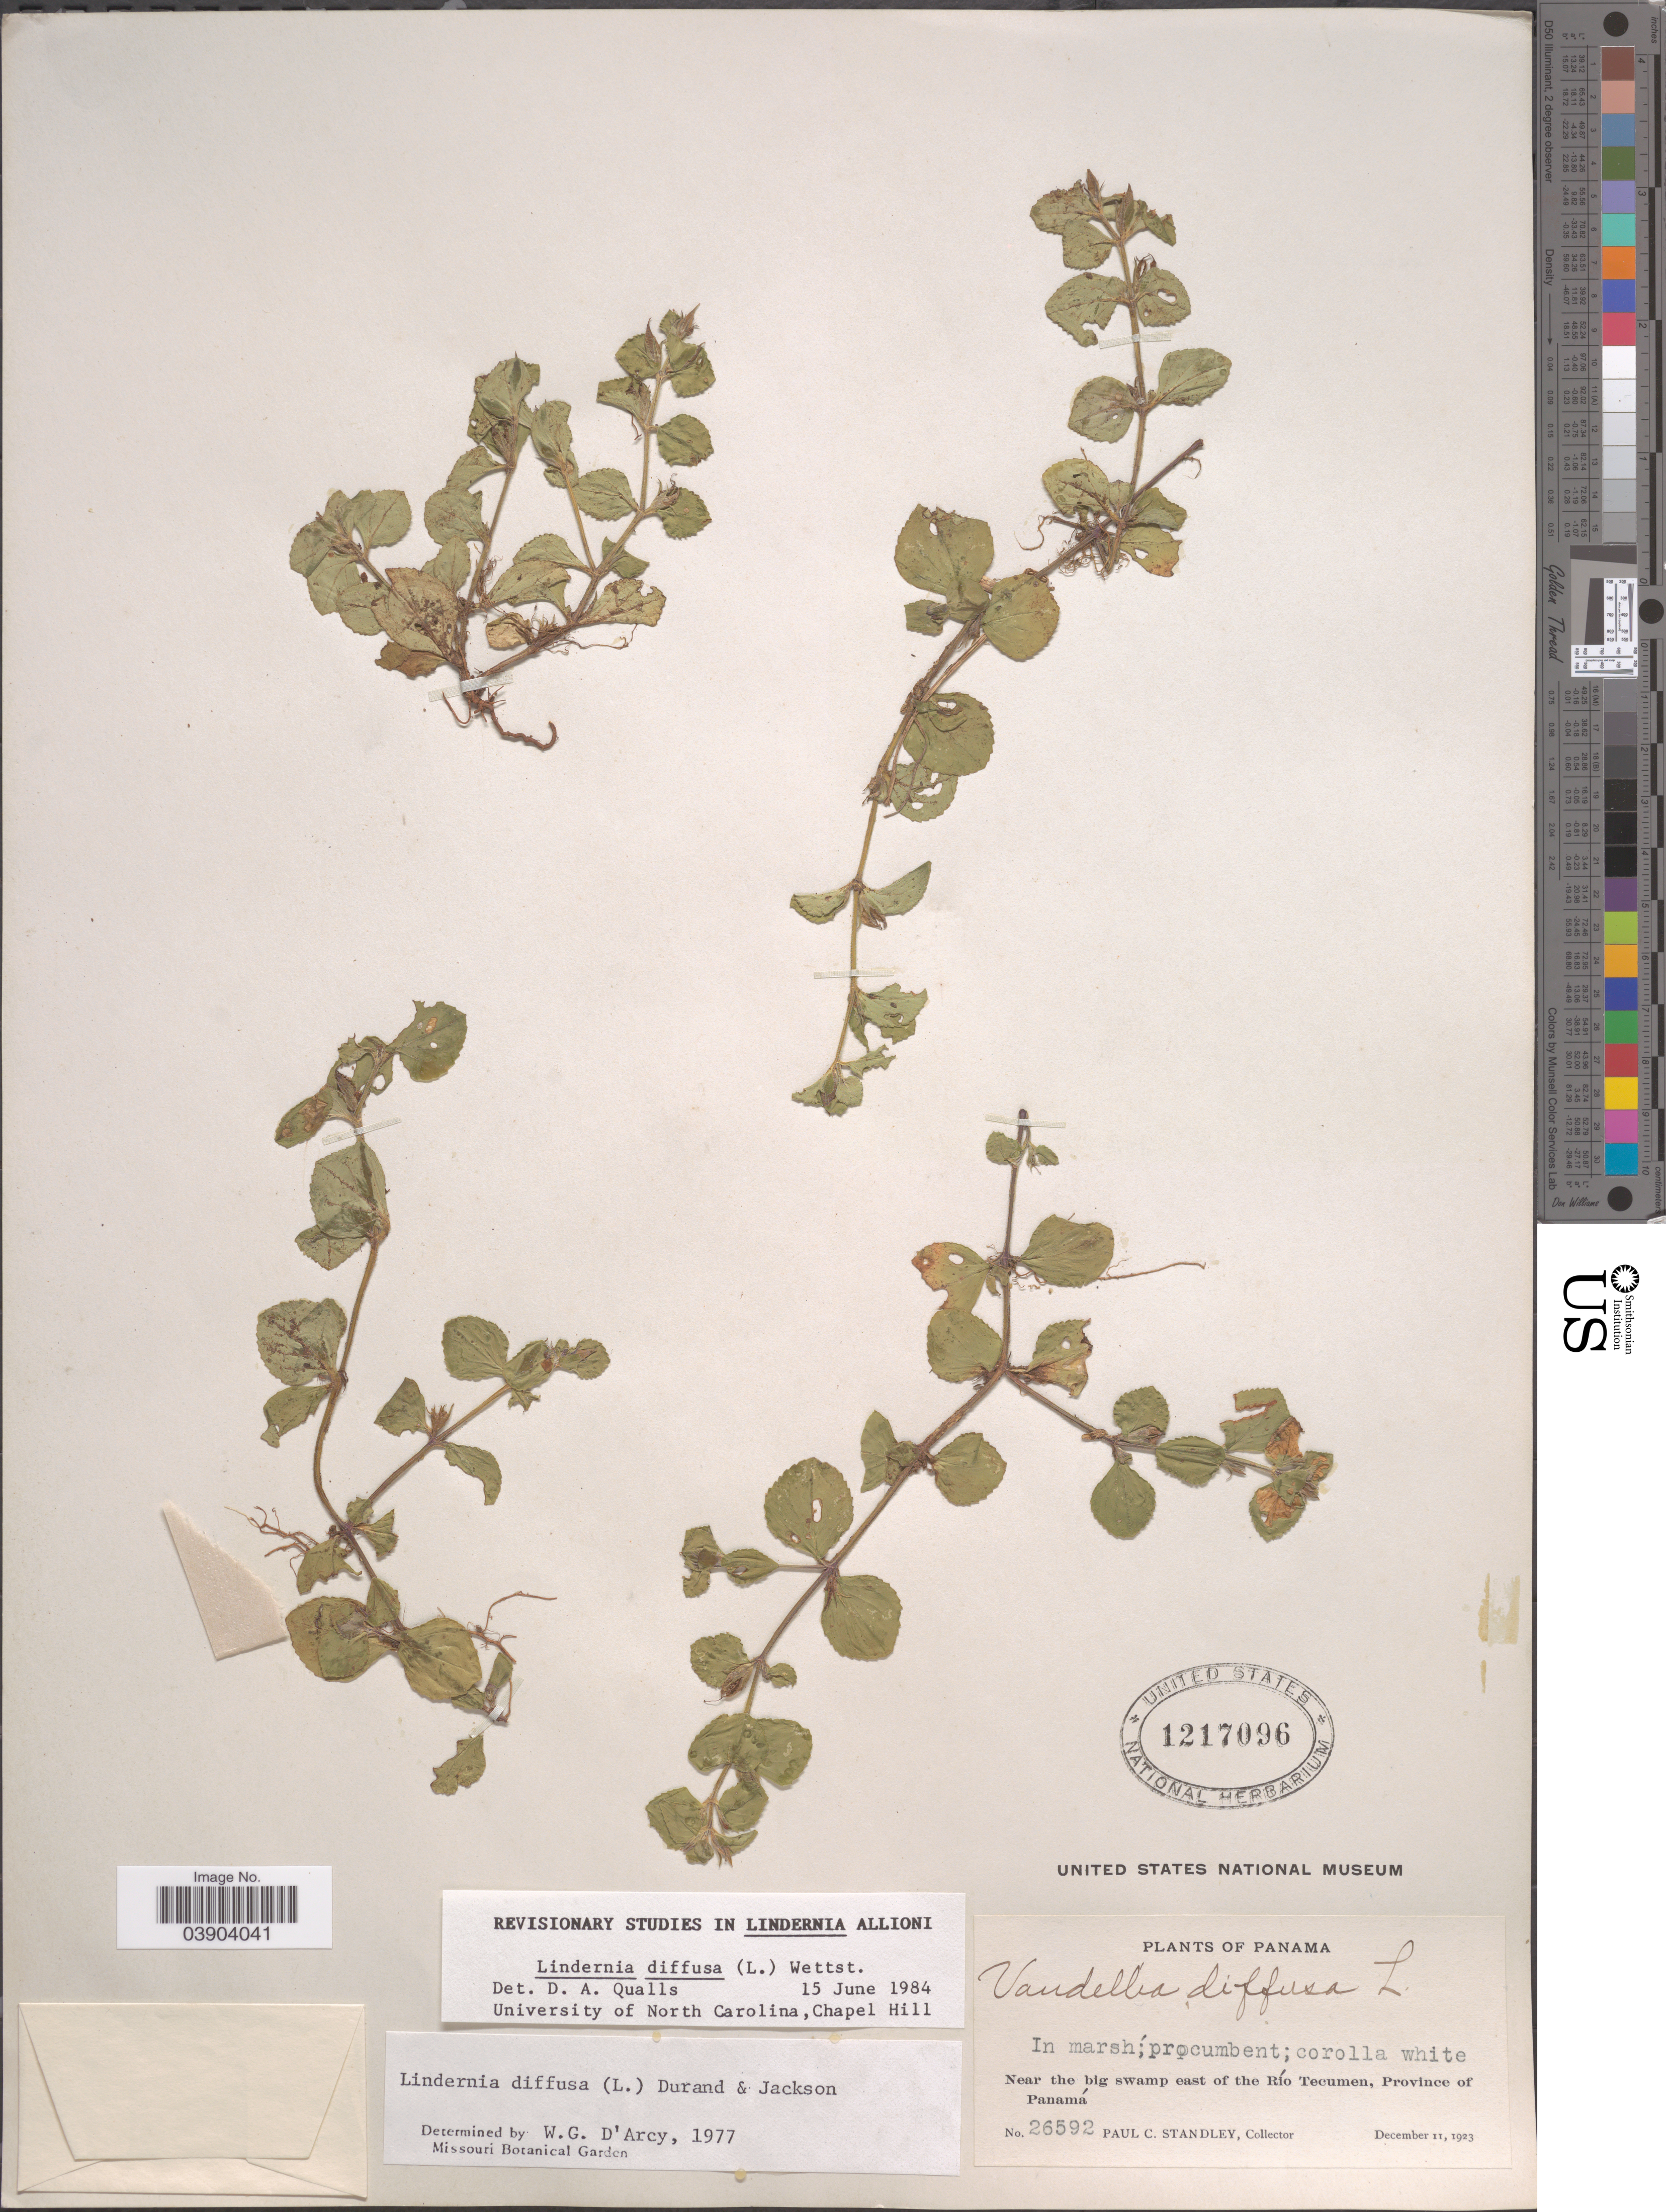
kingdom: Plantae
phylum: Tracheophyta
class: Magnoliopsida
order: Lamiales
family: Linderniaceae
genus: Lindernia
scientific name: Lindernia diffusa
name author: (L.) Wettst.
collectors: P. C. Standley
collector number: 26592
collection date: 1923-12-11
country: Panama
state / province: Panamá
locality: Near the big swamp east of the Río Tecumen.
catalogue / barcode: US 1217096